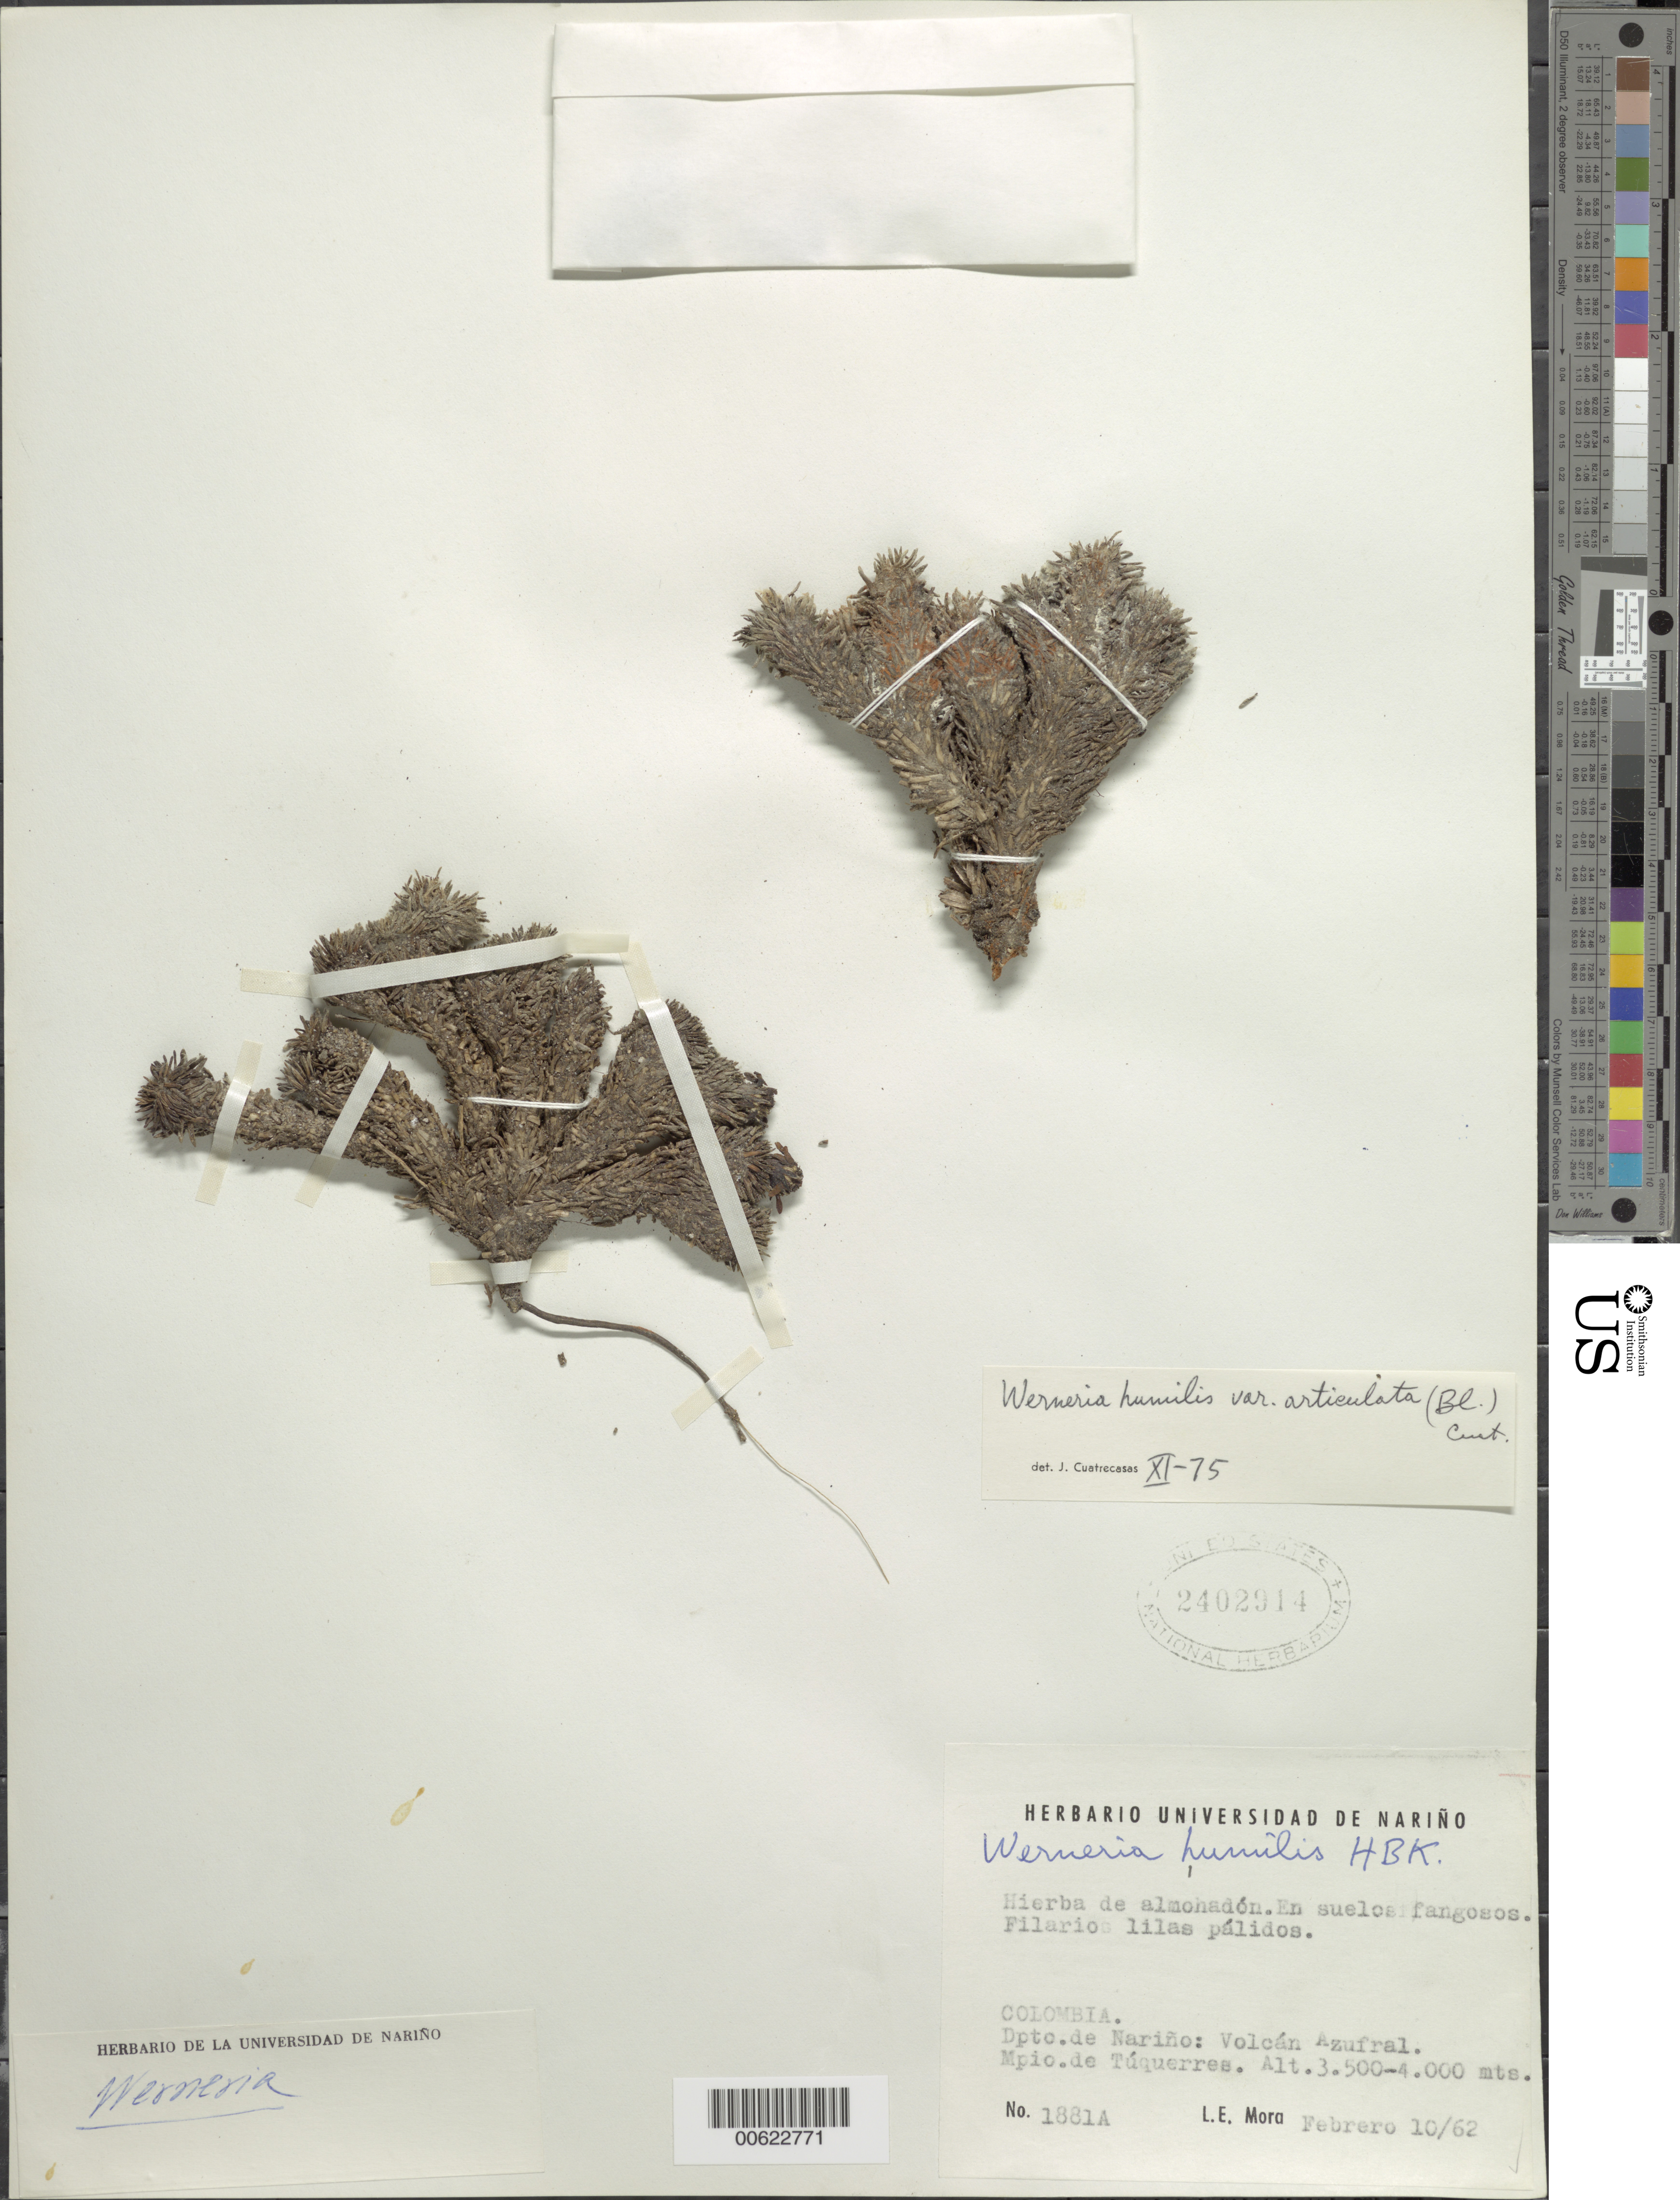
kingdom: Plantae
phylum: Tracheophyta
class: Magnoliopsida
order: Asterales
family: Asteraceae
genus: Xenophyllum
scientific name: Xenophyllum humile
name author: (Kunth) V.A. Funk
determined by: Funk, Vicki A., (BOT), Smithsonian Institution - National Museum of Natural History (UNITED STATES)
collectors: L. Mora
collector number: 1881a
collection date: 1962-02-10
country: Colombia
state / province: Nariño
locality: Túquerres, Volcán Azufral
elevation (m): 3500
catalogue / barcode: US 2402914